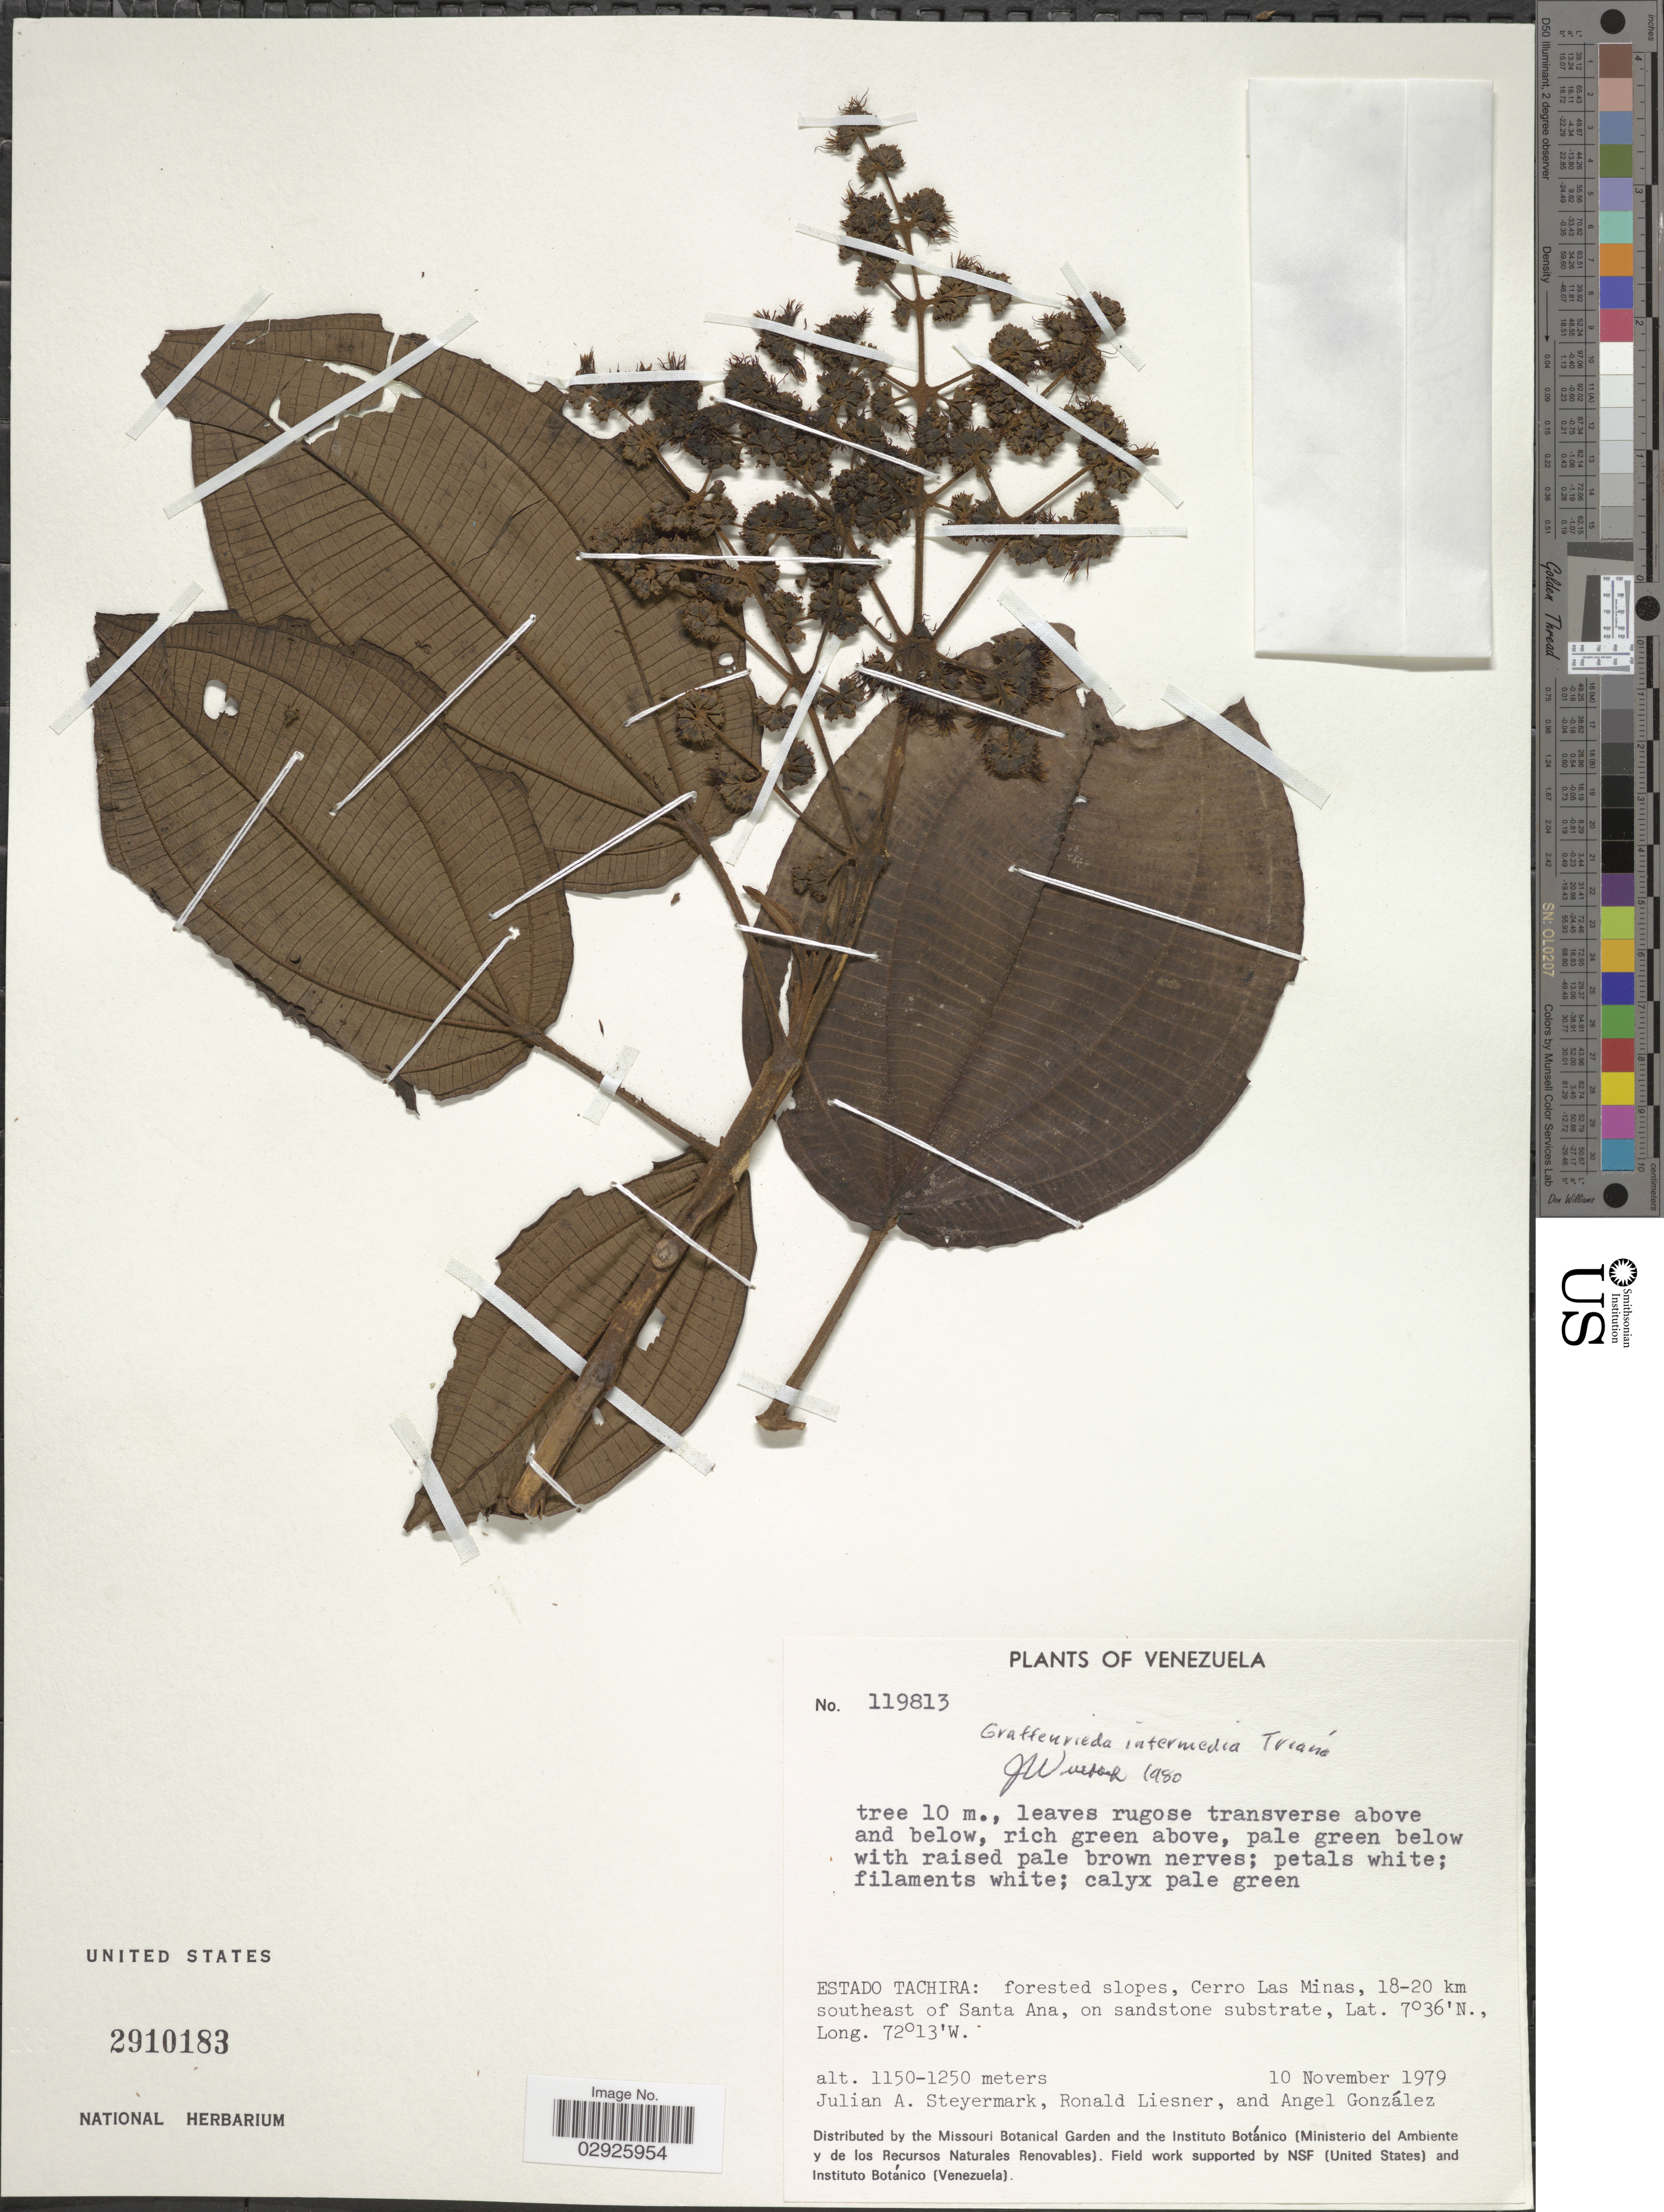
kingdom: Plantae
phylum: Tracheophyta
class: Magnoliopsida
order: Myrtales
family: Melastomataceae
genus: Graffenrieda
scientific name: Graffenrieda intermedia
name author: Triana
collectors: J. Steyermark, R. L. Liesner & A. C. González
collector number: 119813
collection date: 1979-11-10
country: Venezuela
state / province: Tachira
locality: Forested slopes, Cerro Las Minas, 18-20 km southeast of Santa Ana.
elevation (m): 1150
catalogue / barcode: US 2910183